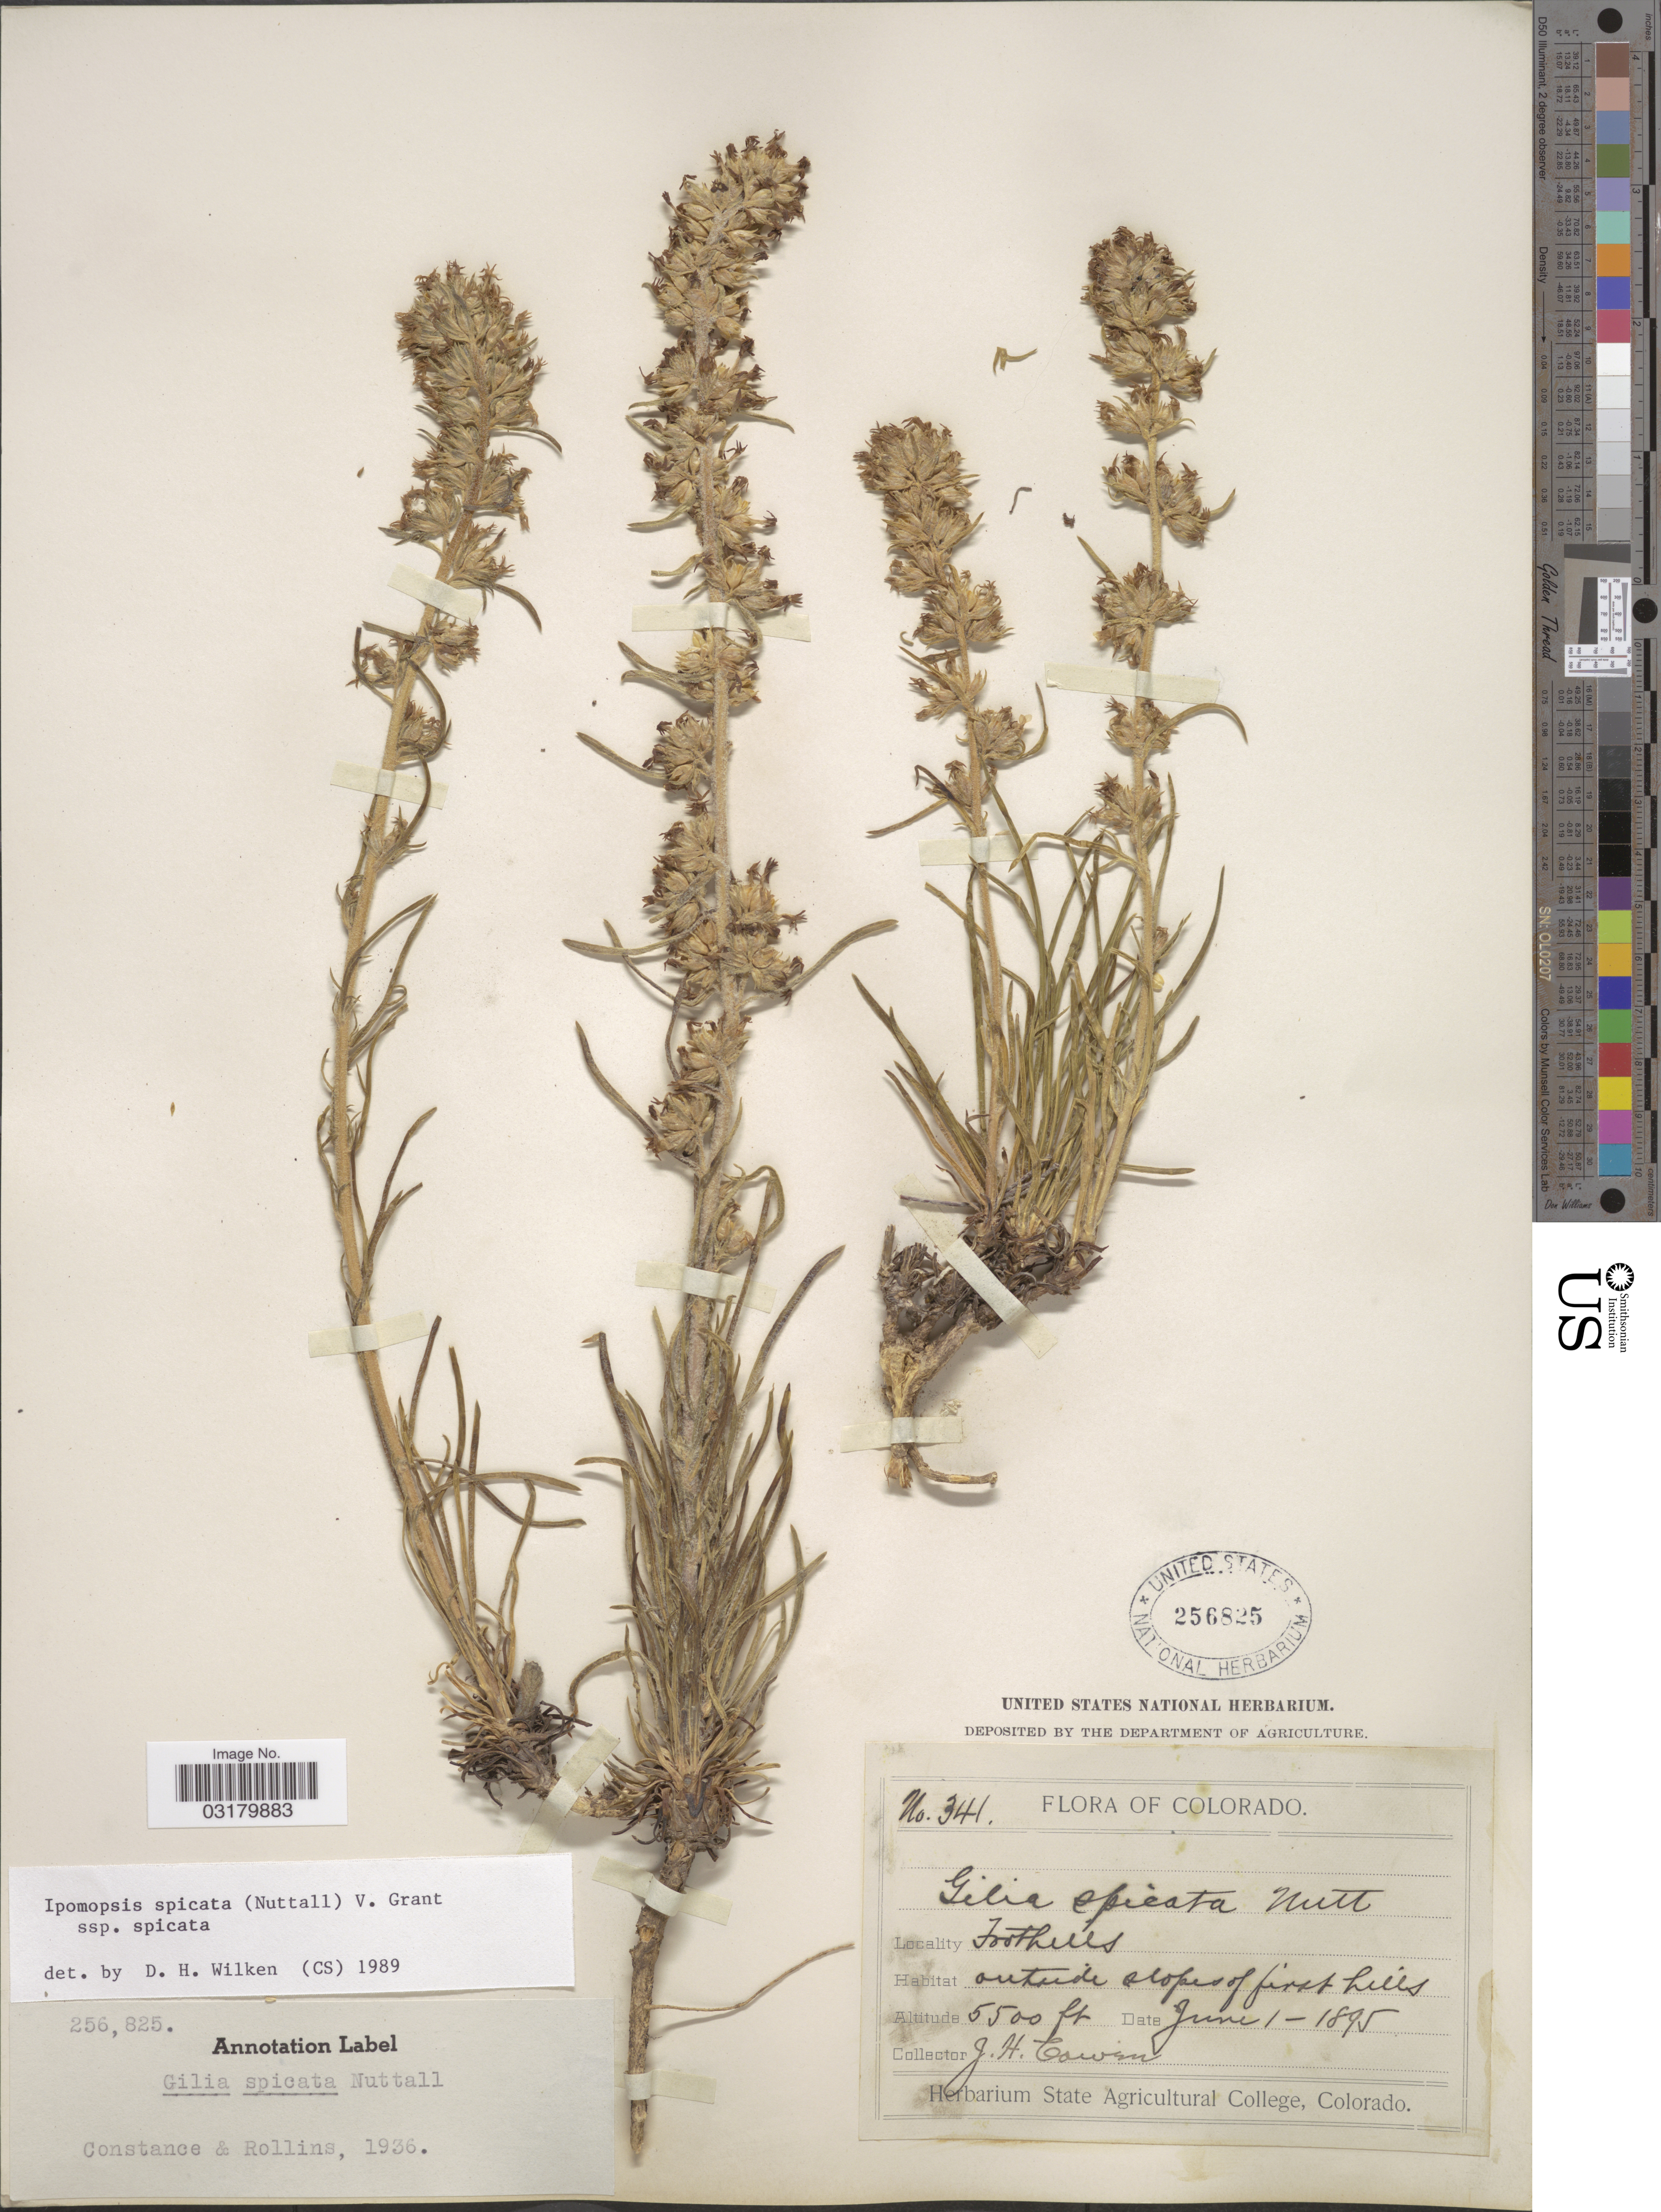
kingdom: Plantae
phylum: Tracheophyta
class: Magnoliopsida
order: Ericales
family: Polemoniaceae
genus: Ipomopsis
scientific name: Ipomopsis spicata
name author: (Nutt.) V.E. Grant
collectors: J. H. Cowen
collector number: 341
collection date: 1895-06-01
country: United States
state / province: Colorado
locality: Foothills. Outside slopes of first hills.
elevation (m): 1676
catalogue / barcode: US 256825